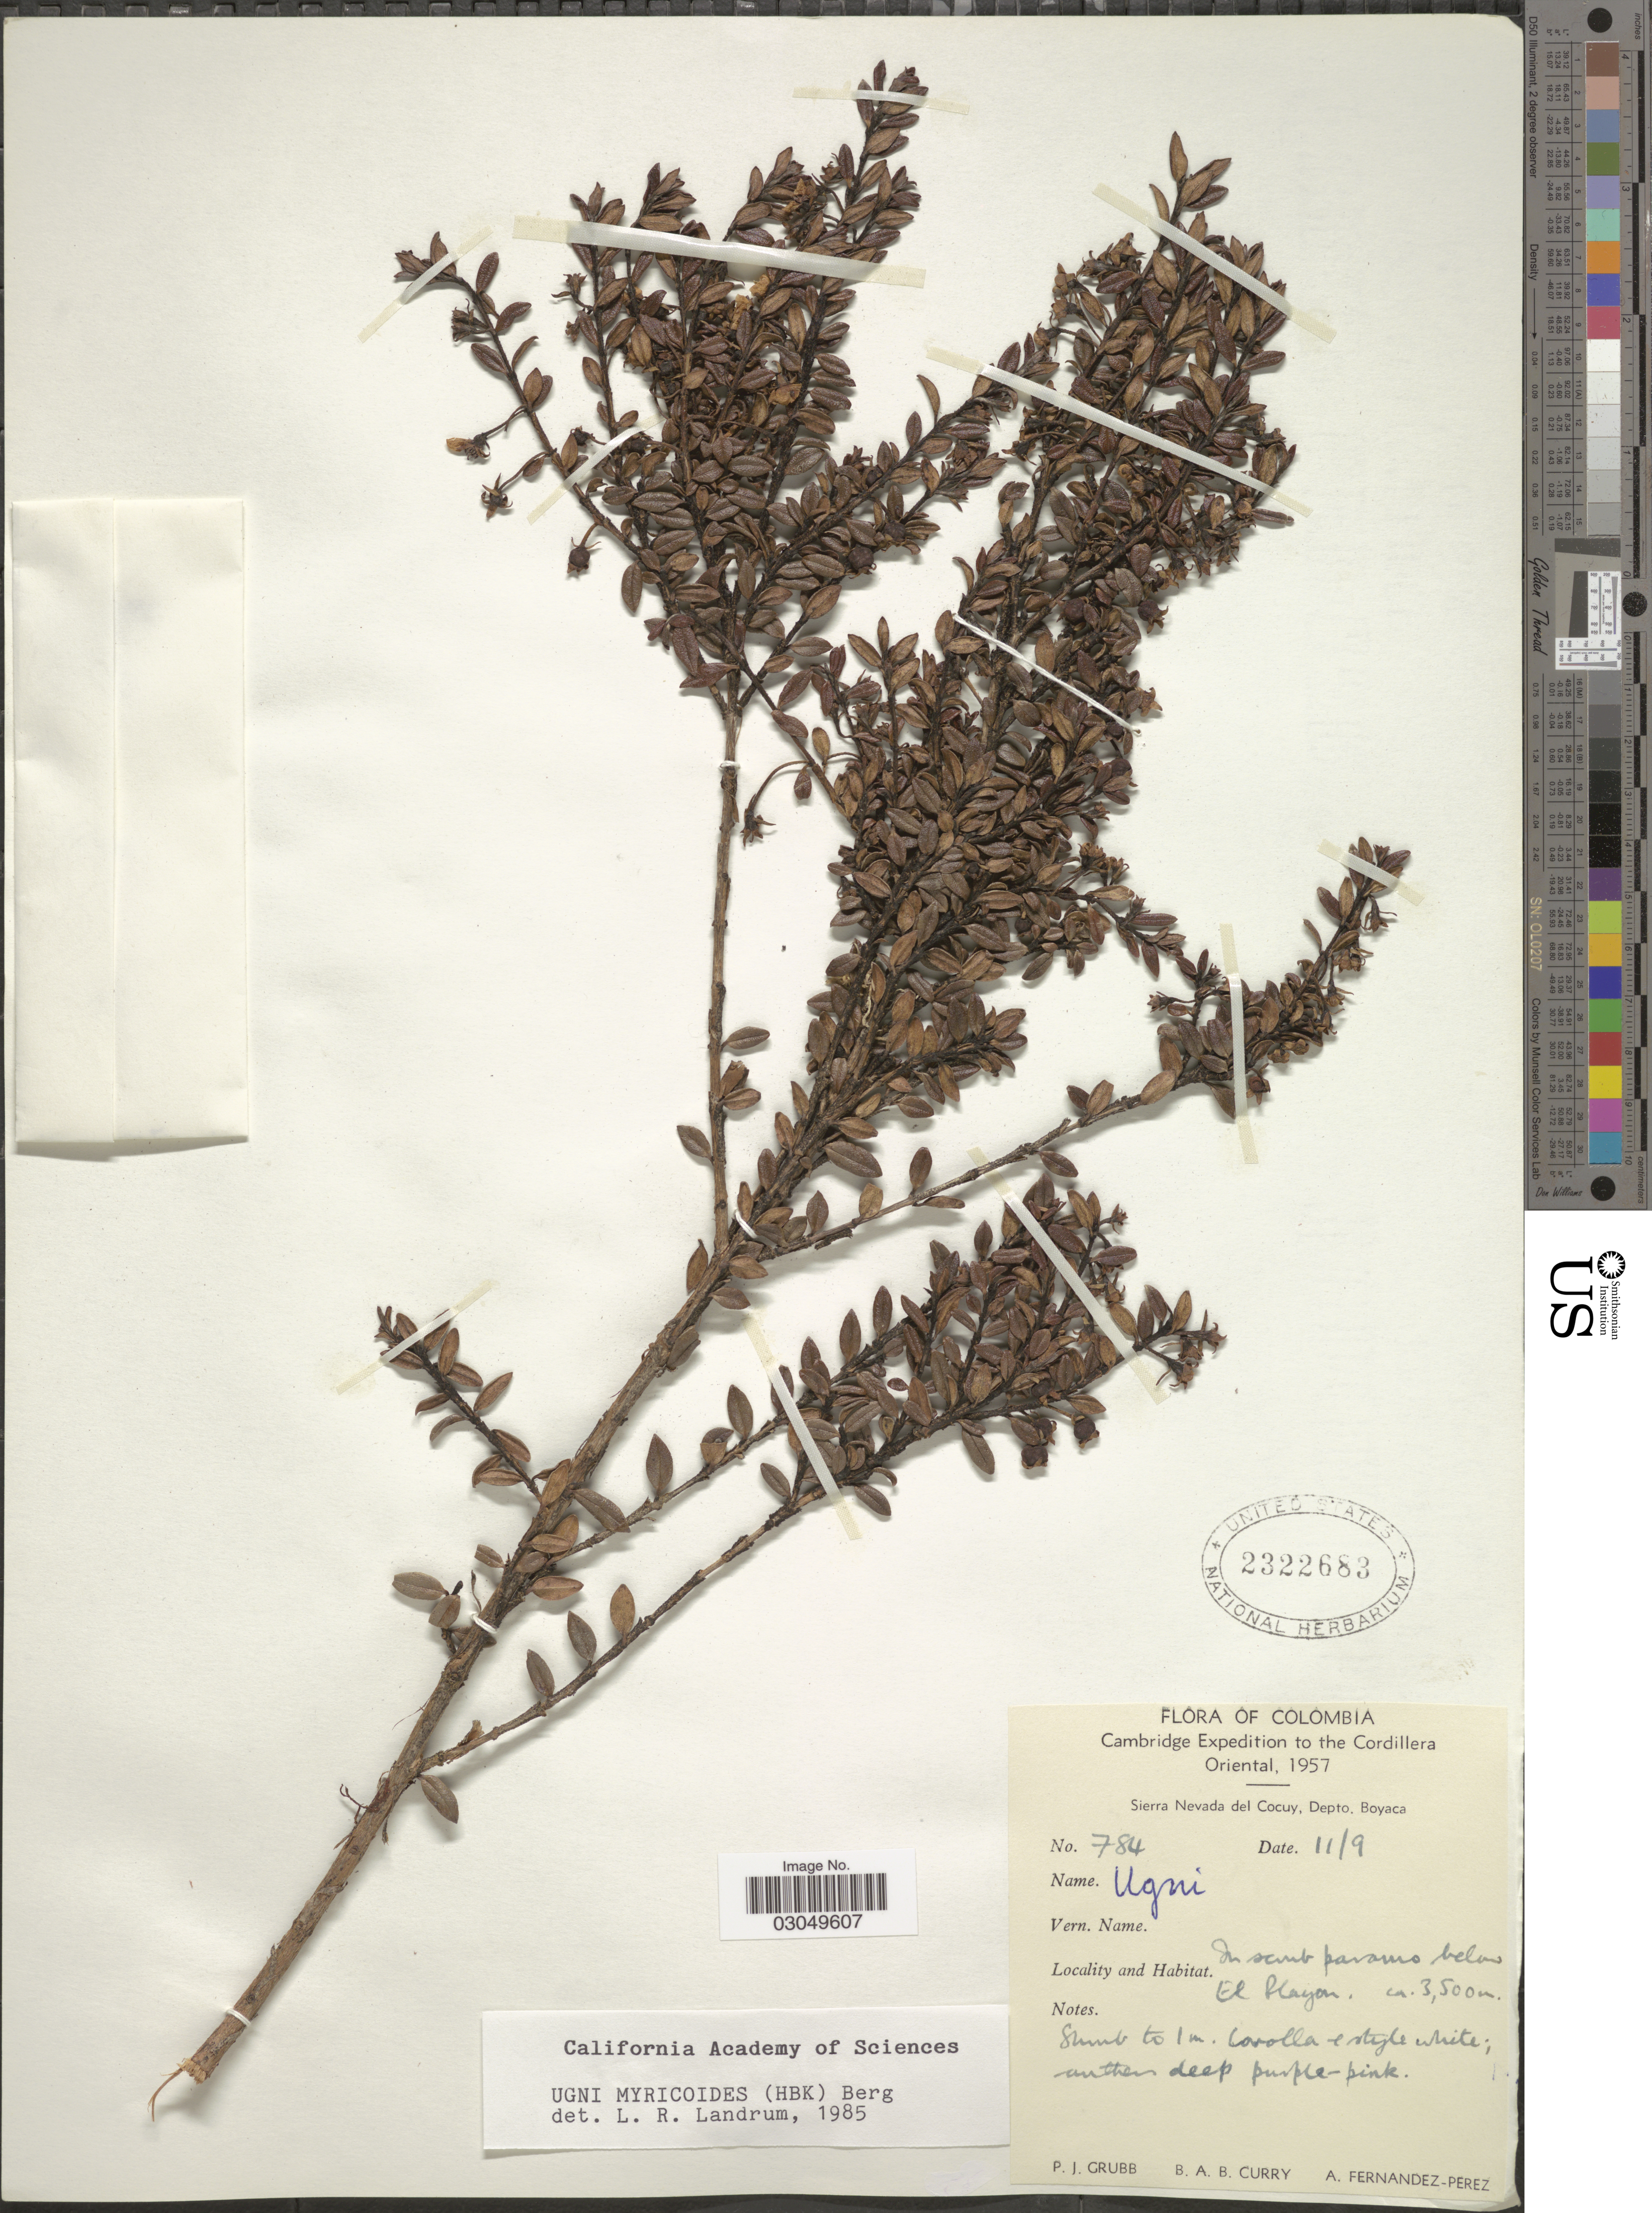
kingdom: Plantae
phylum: Tracheophyta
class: Magnoliopsida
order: Myrtales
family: Myrtaceae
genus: Ugni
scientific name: Ugni myricoides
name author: (Kunth) O. Berg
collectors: P. J. Grubb, B. A. B. Curry & A. Fernández-Pérez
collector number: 784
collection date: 1957-09-11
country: Colombia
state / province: Boyacá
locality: Cordillera Oriental, Sierra Nevada del Cocuy, Depto. Boyaca, In scrub paramo below El Playon.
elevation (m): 3500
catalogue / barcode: US 2322683